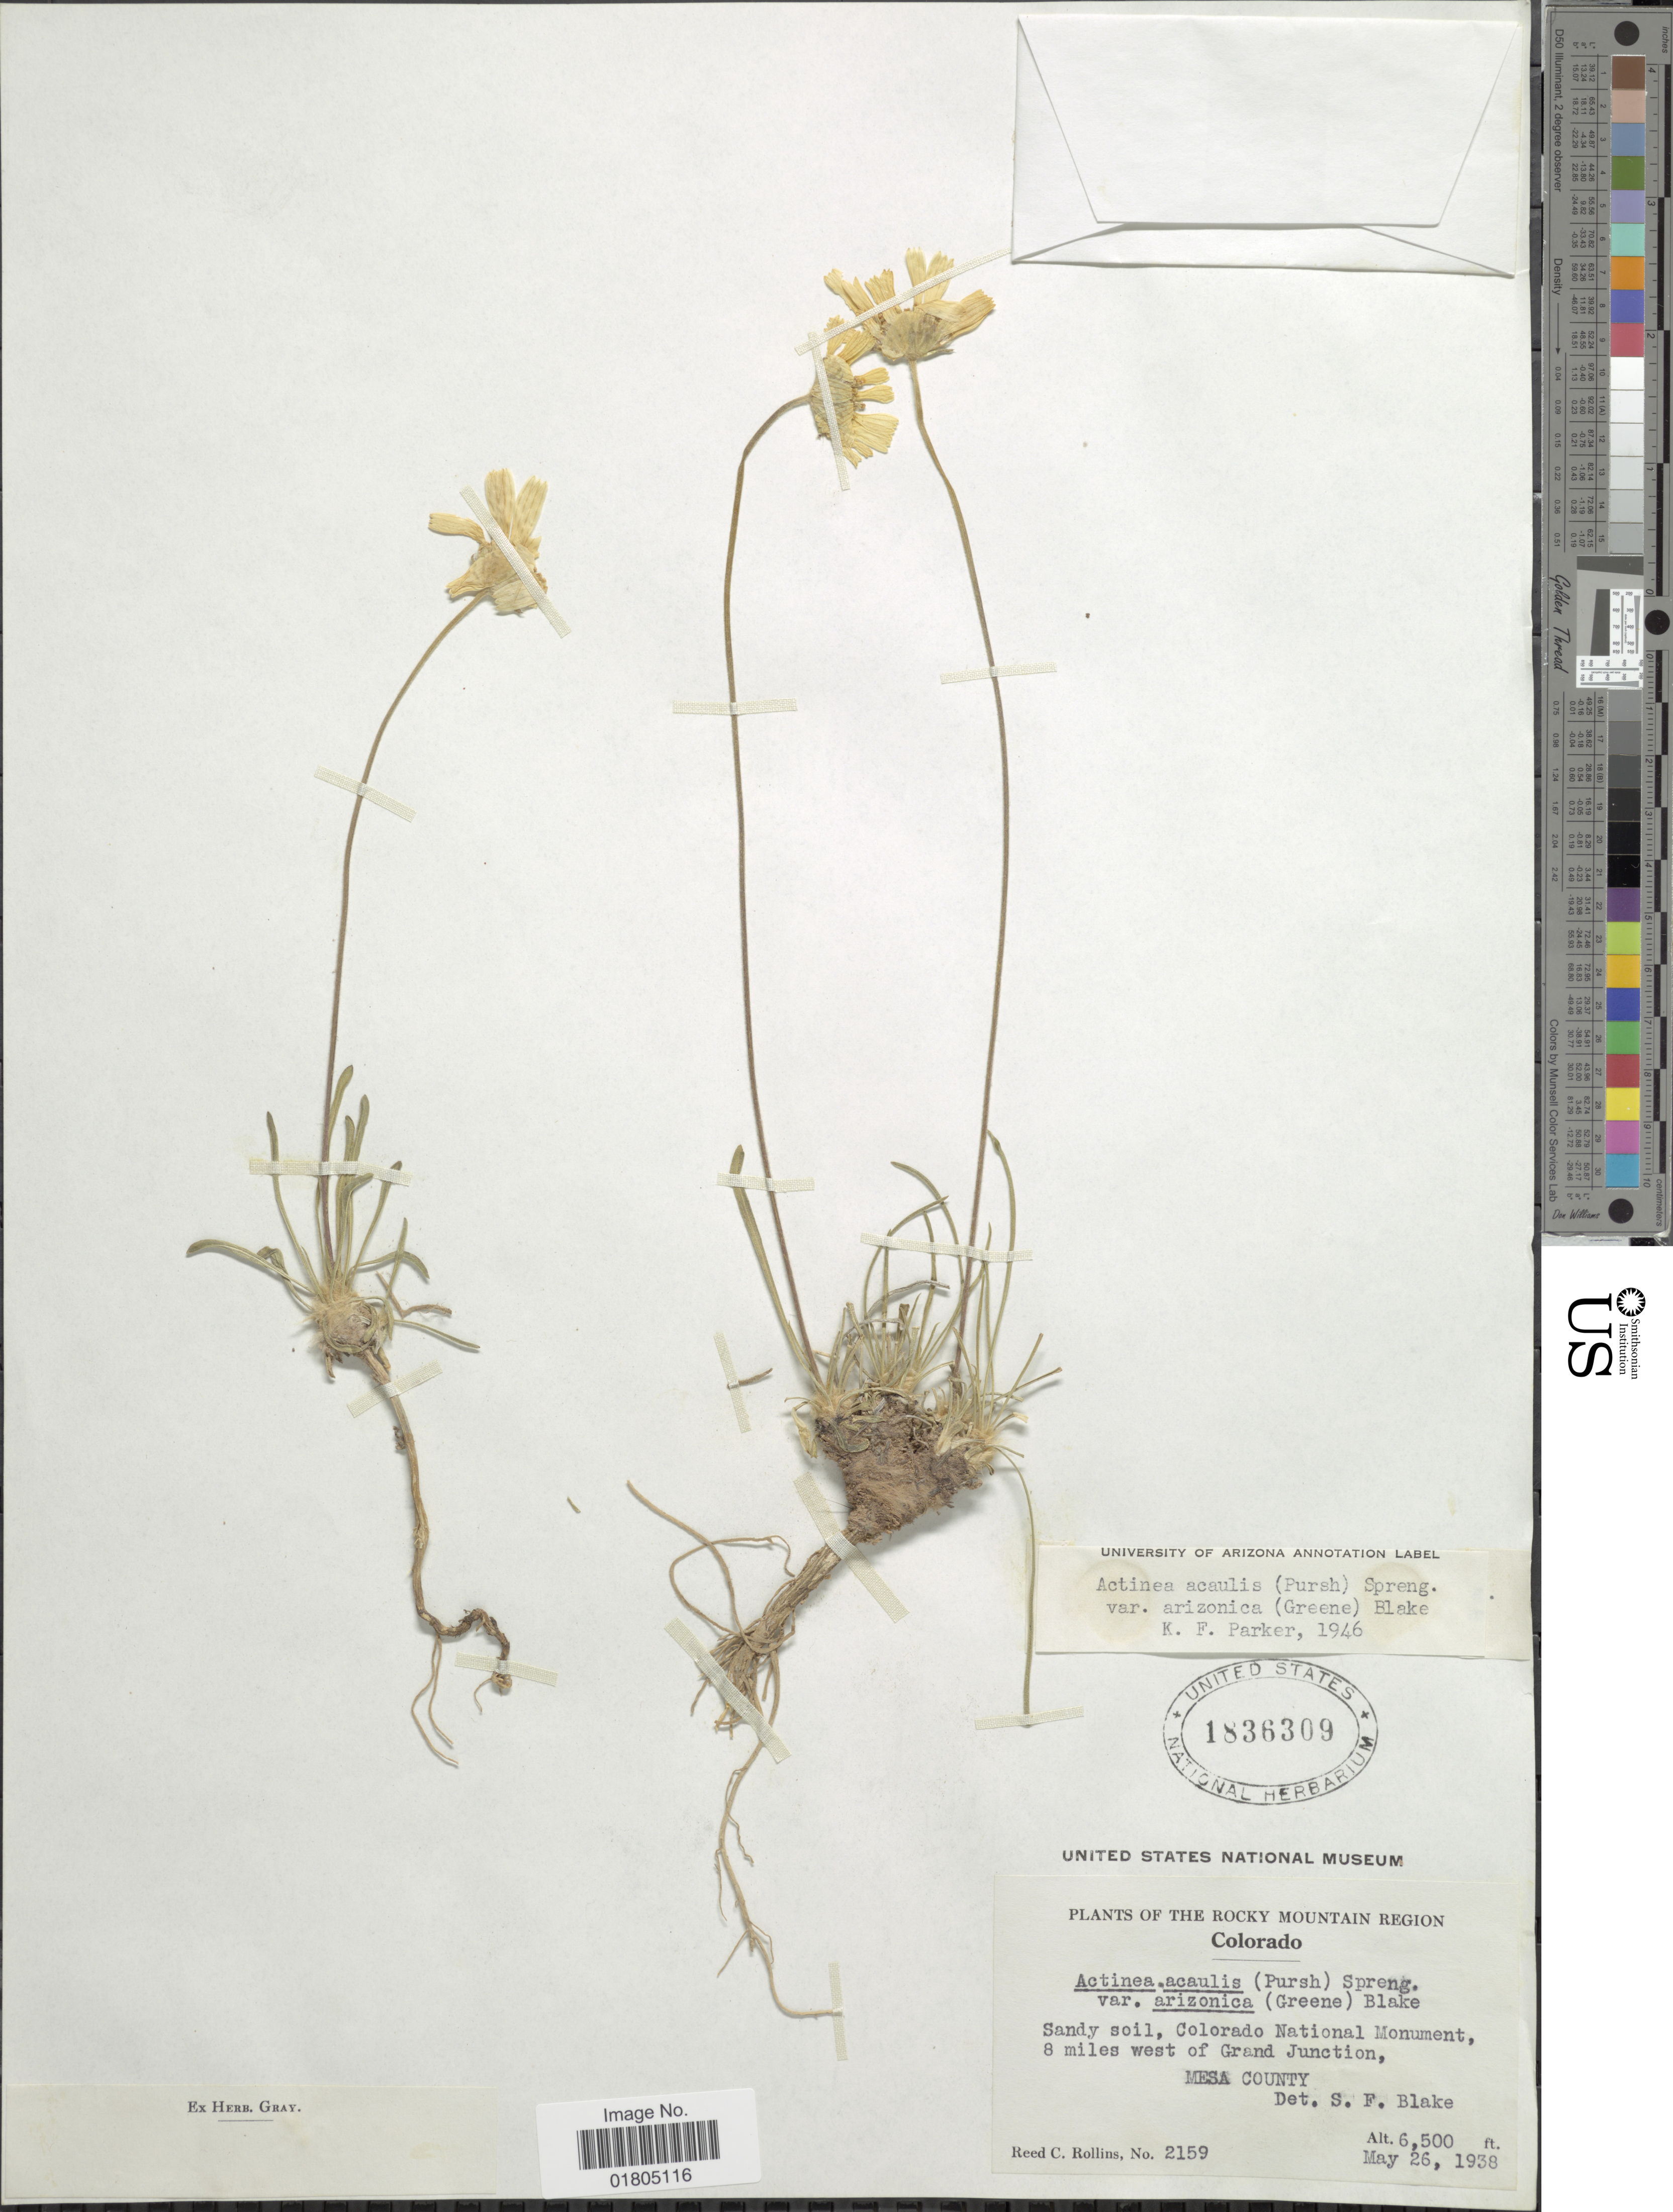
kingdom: Plantae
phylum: Tracheophyta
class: Magnoliopsida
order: Asterales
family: Asteraceae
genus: Actinea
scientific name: Actinea acaulis var. arizonica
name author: (Greene) S.F. Blake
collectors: R. C. Rollins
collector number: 2159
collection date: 1938-05-26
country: United States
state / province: Colorado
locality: THe Rocky Mountain Region, Colorado National Monument, 8 miles west of Grand Junction, Mesa County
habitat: sandy soil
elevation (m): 1981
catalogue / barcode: US 1836309